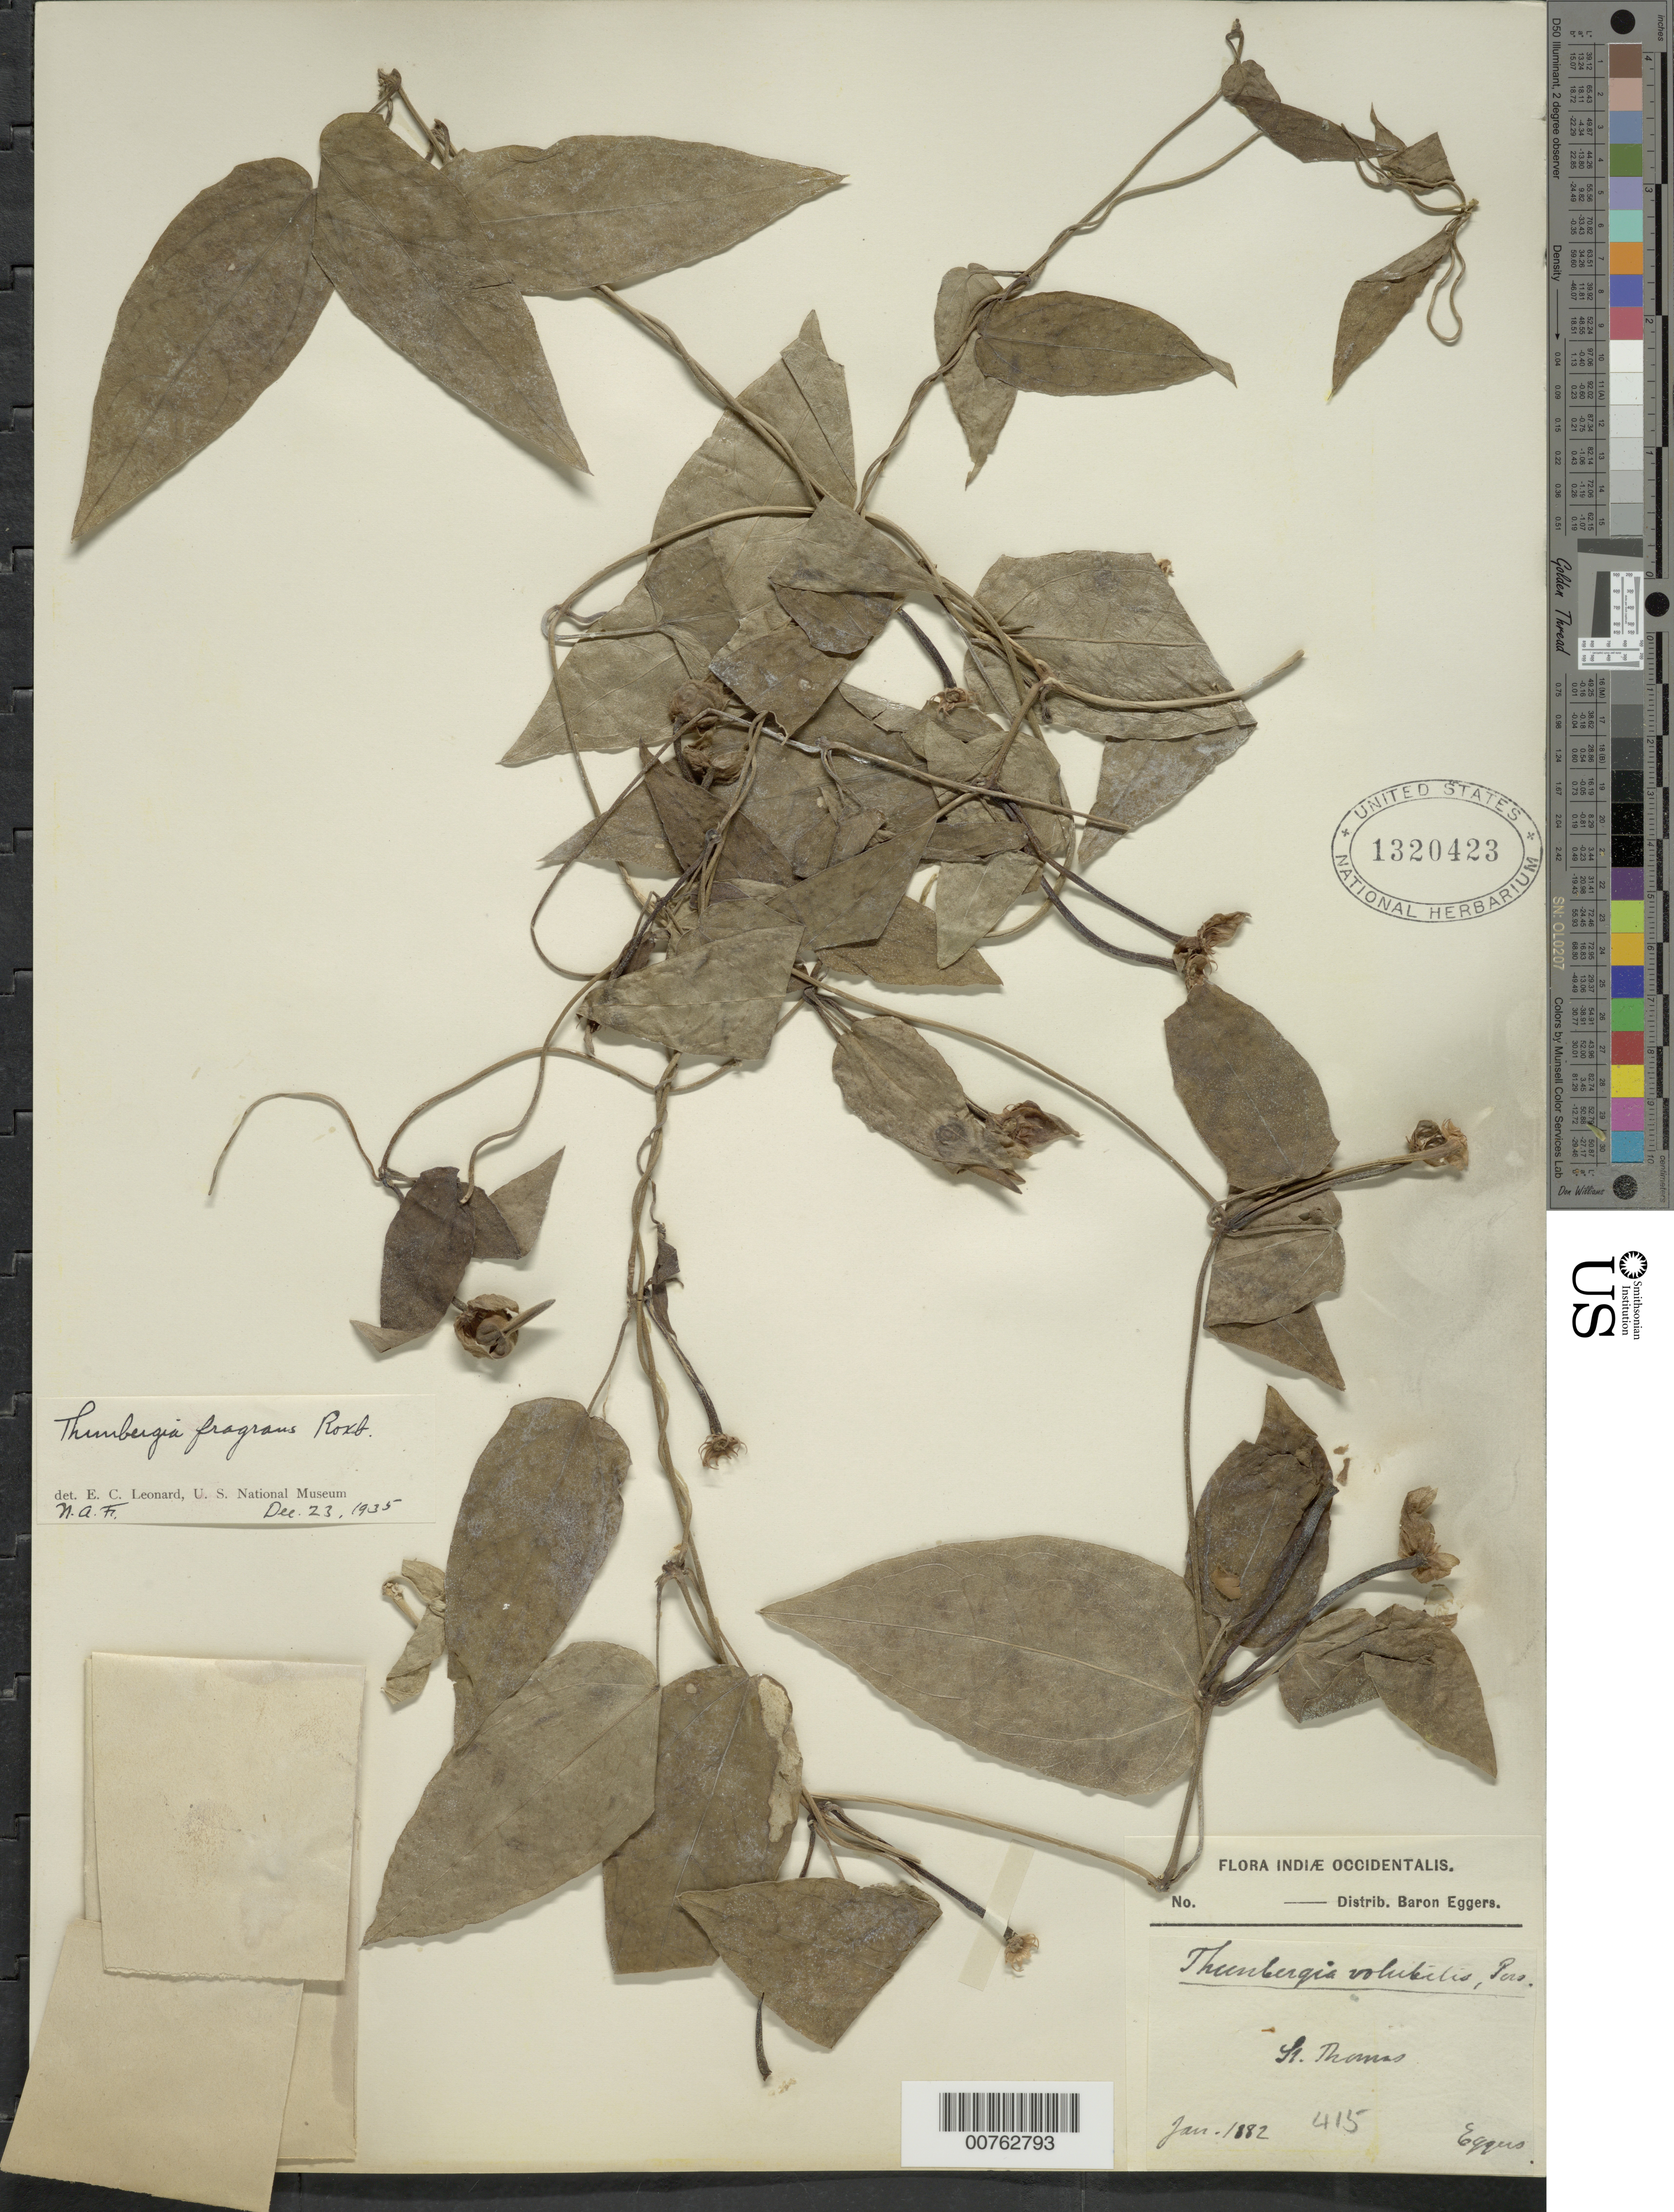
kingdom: Plantae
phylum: Tracheophyta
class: Magnoliopsida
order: Lamiales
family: Acanthaceae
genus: Thunbergia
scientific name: Thunbergia fragrans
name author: Roxb.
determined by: Leonard, Emery C., (US)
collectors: H. F. A. von Eggers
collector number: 415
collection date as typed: Jan 1882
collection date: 1882-01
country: U.S. Virgin Islands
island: St. Thomas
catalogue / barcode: US 1320423